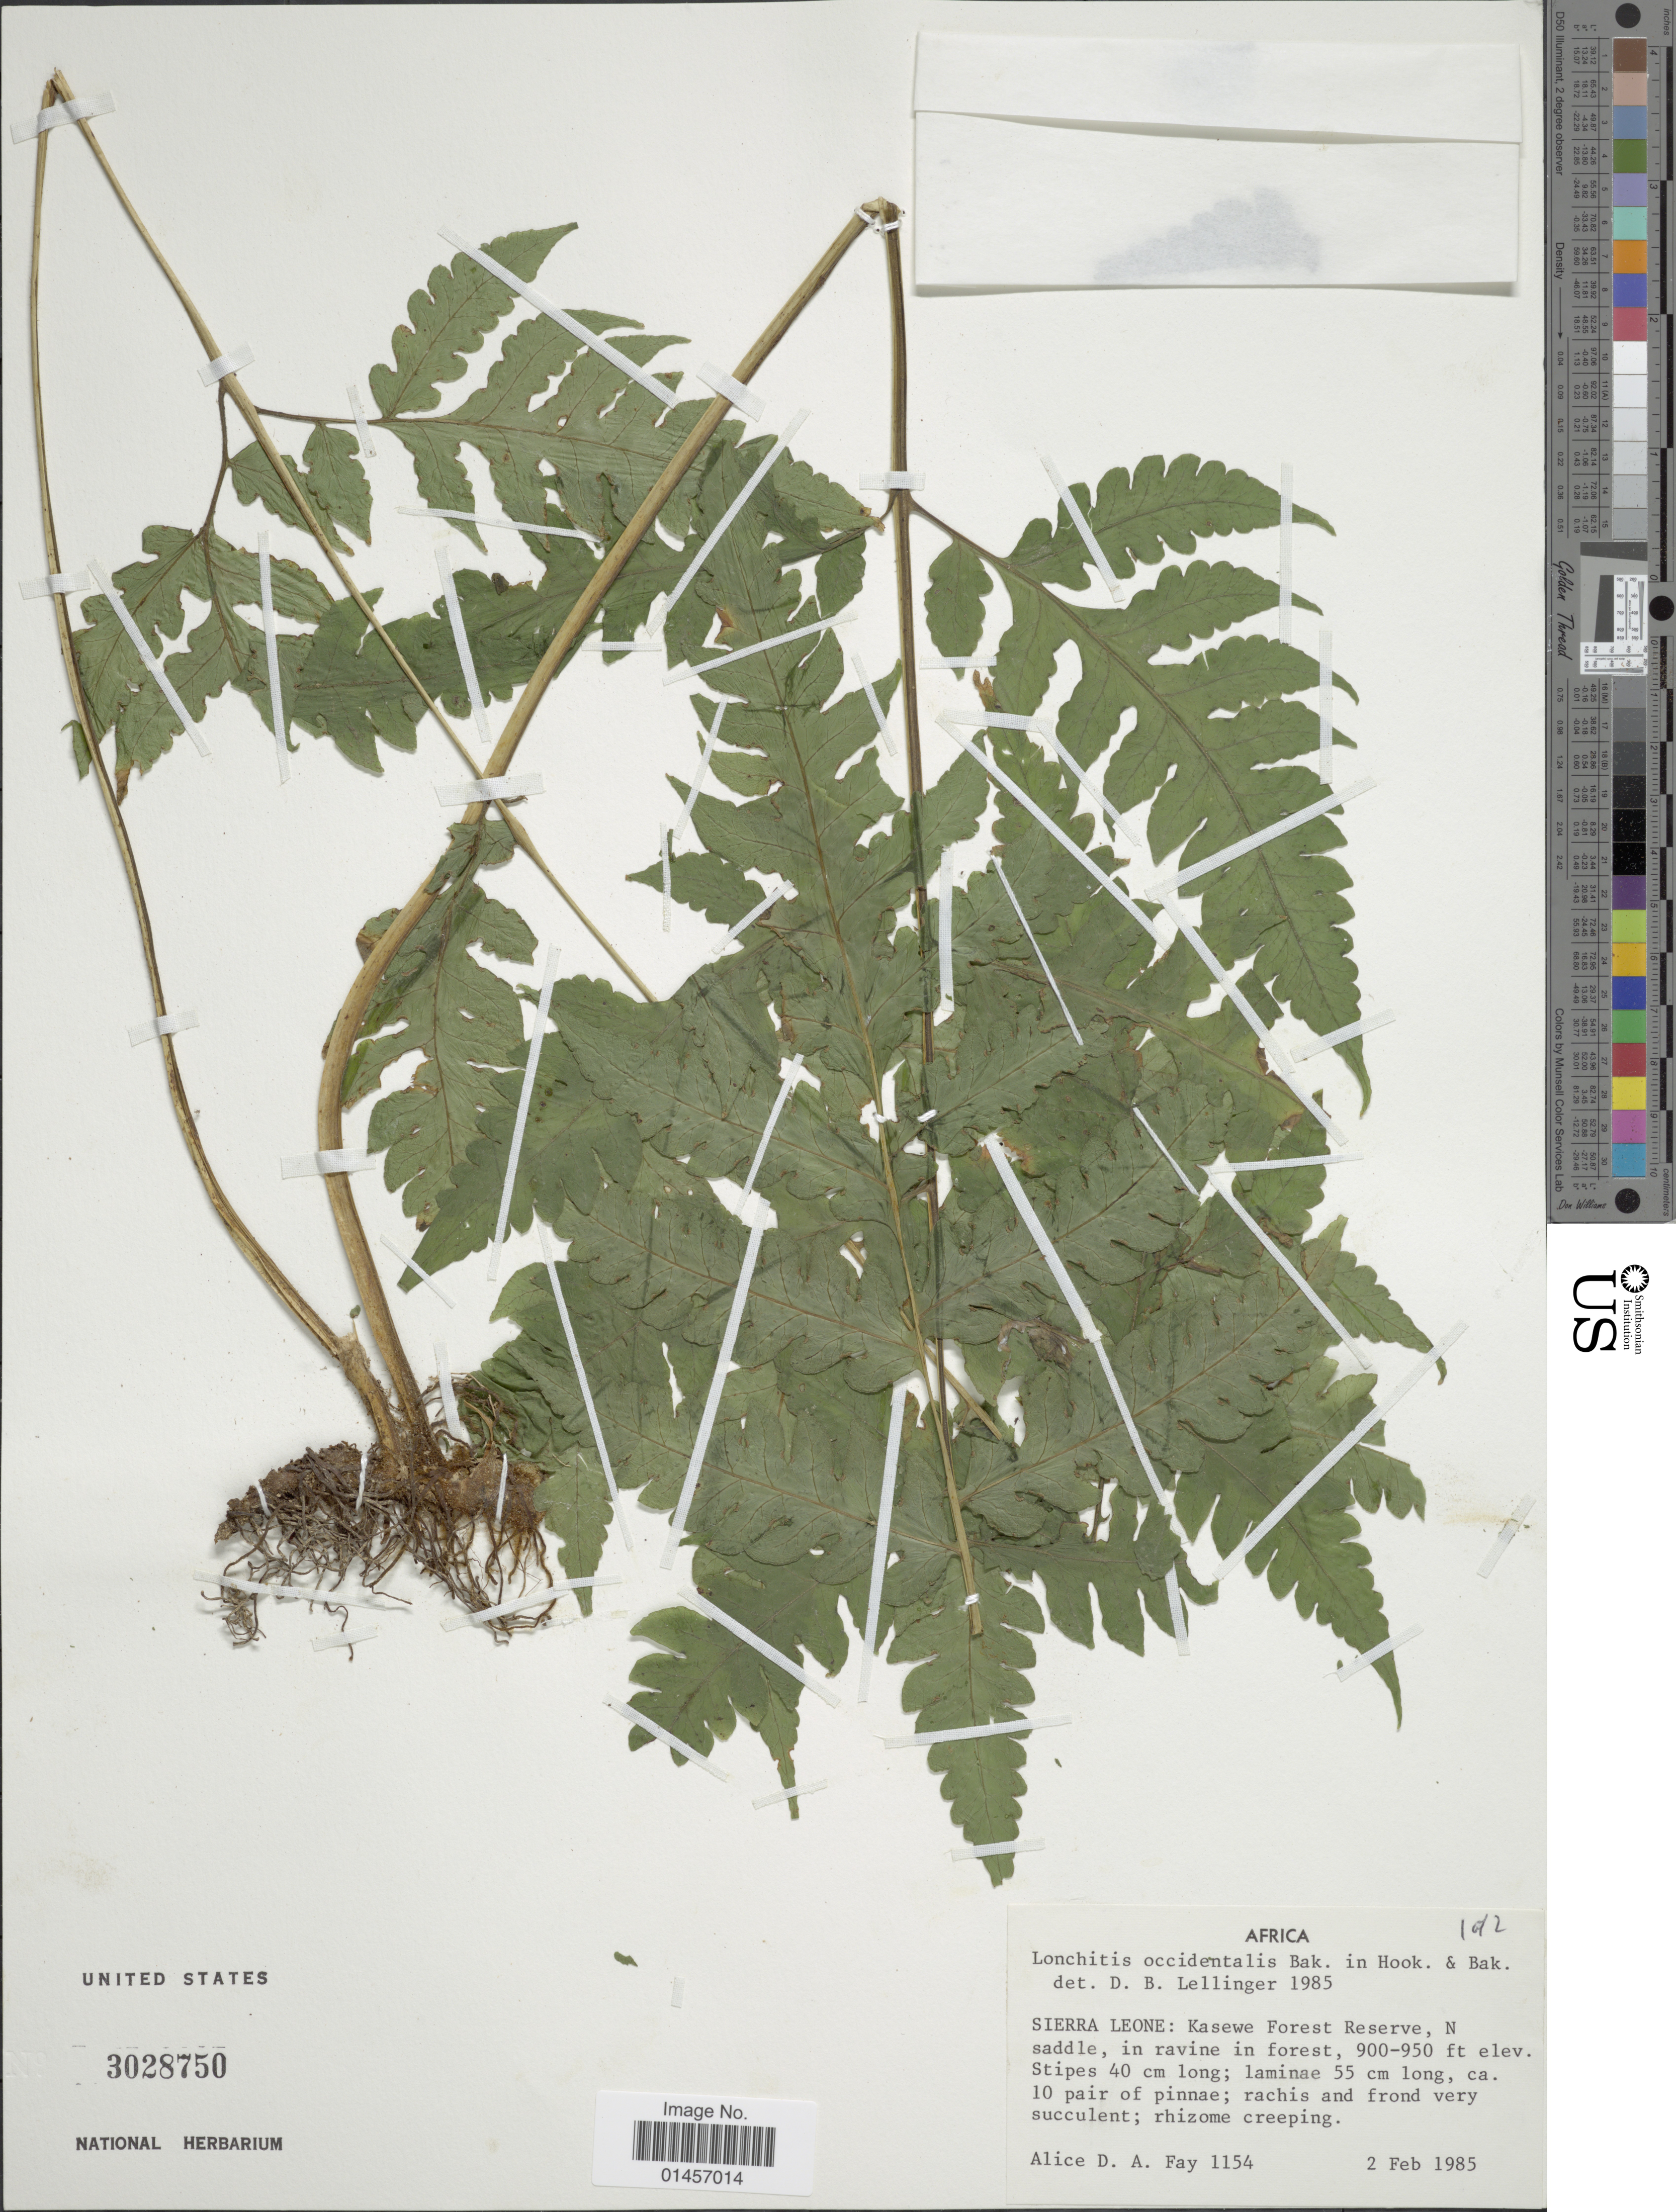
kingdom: Plantae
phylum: Tracheophyta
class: Polypodiopsida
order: Polypodiales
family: Lonchitidaceae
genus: Lonchitis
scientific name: Lonchitis occidentalis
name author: Baker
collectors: D. Alice & A. Fay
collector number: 1154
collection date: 1985-02-02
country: Sierra Leone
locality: Africa, Kasewe Forest Reserve, N saddle, in ravine in forest.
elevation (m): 274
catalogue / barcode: US 3028750